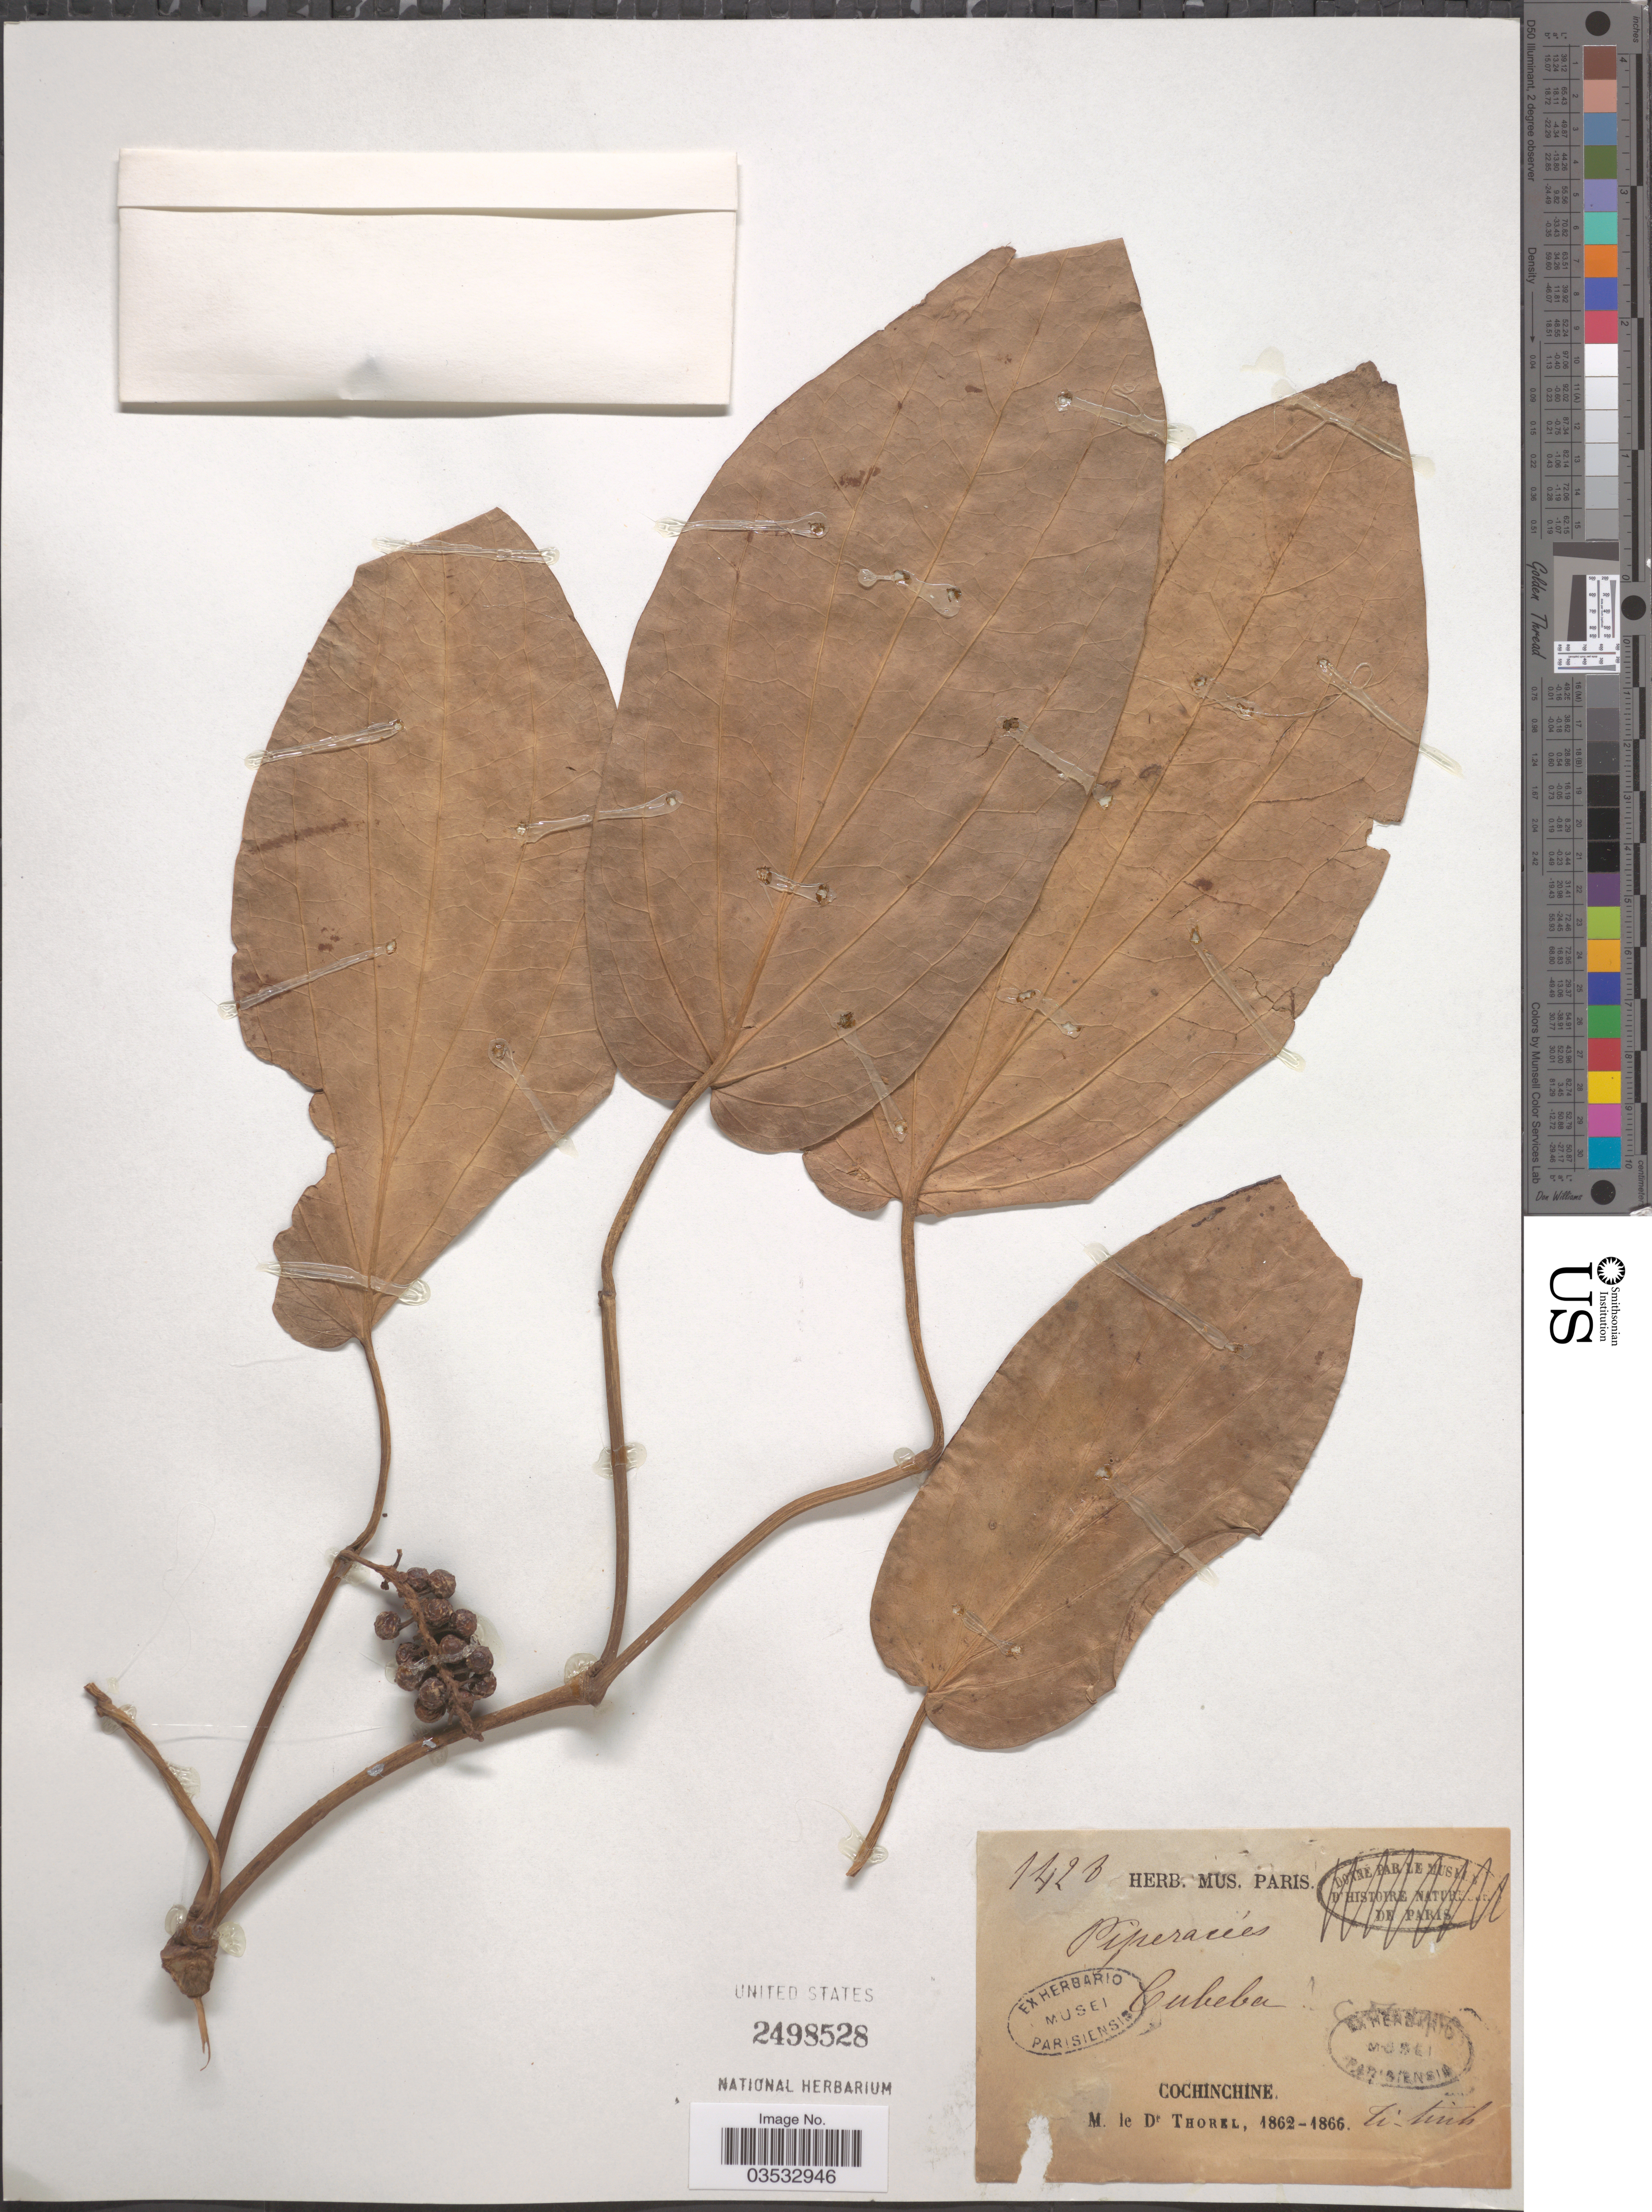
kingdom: Plantae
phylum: Tracheophyta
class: Magnoliopsida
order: Piperales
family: Piperaceae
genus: Piper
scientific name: Piper cubeba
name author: L. f.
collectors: M. de Thorel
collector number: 1428*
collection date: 1862/1866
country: Vietnam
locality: Cochinchine. Li-tuih [unsure placement]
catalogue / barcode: US 2498528